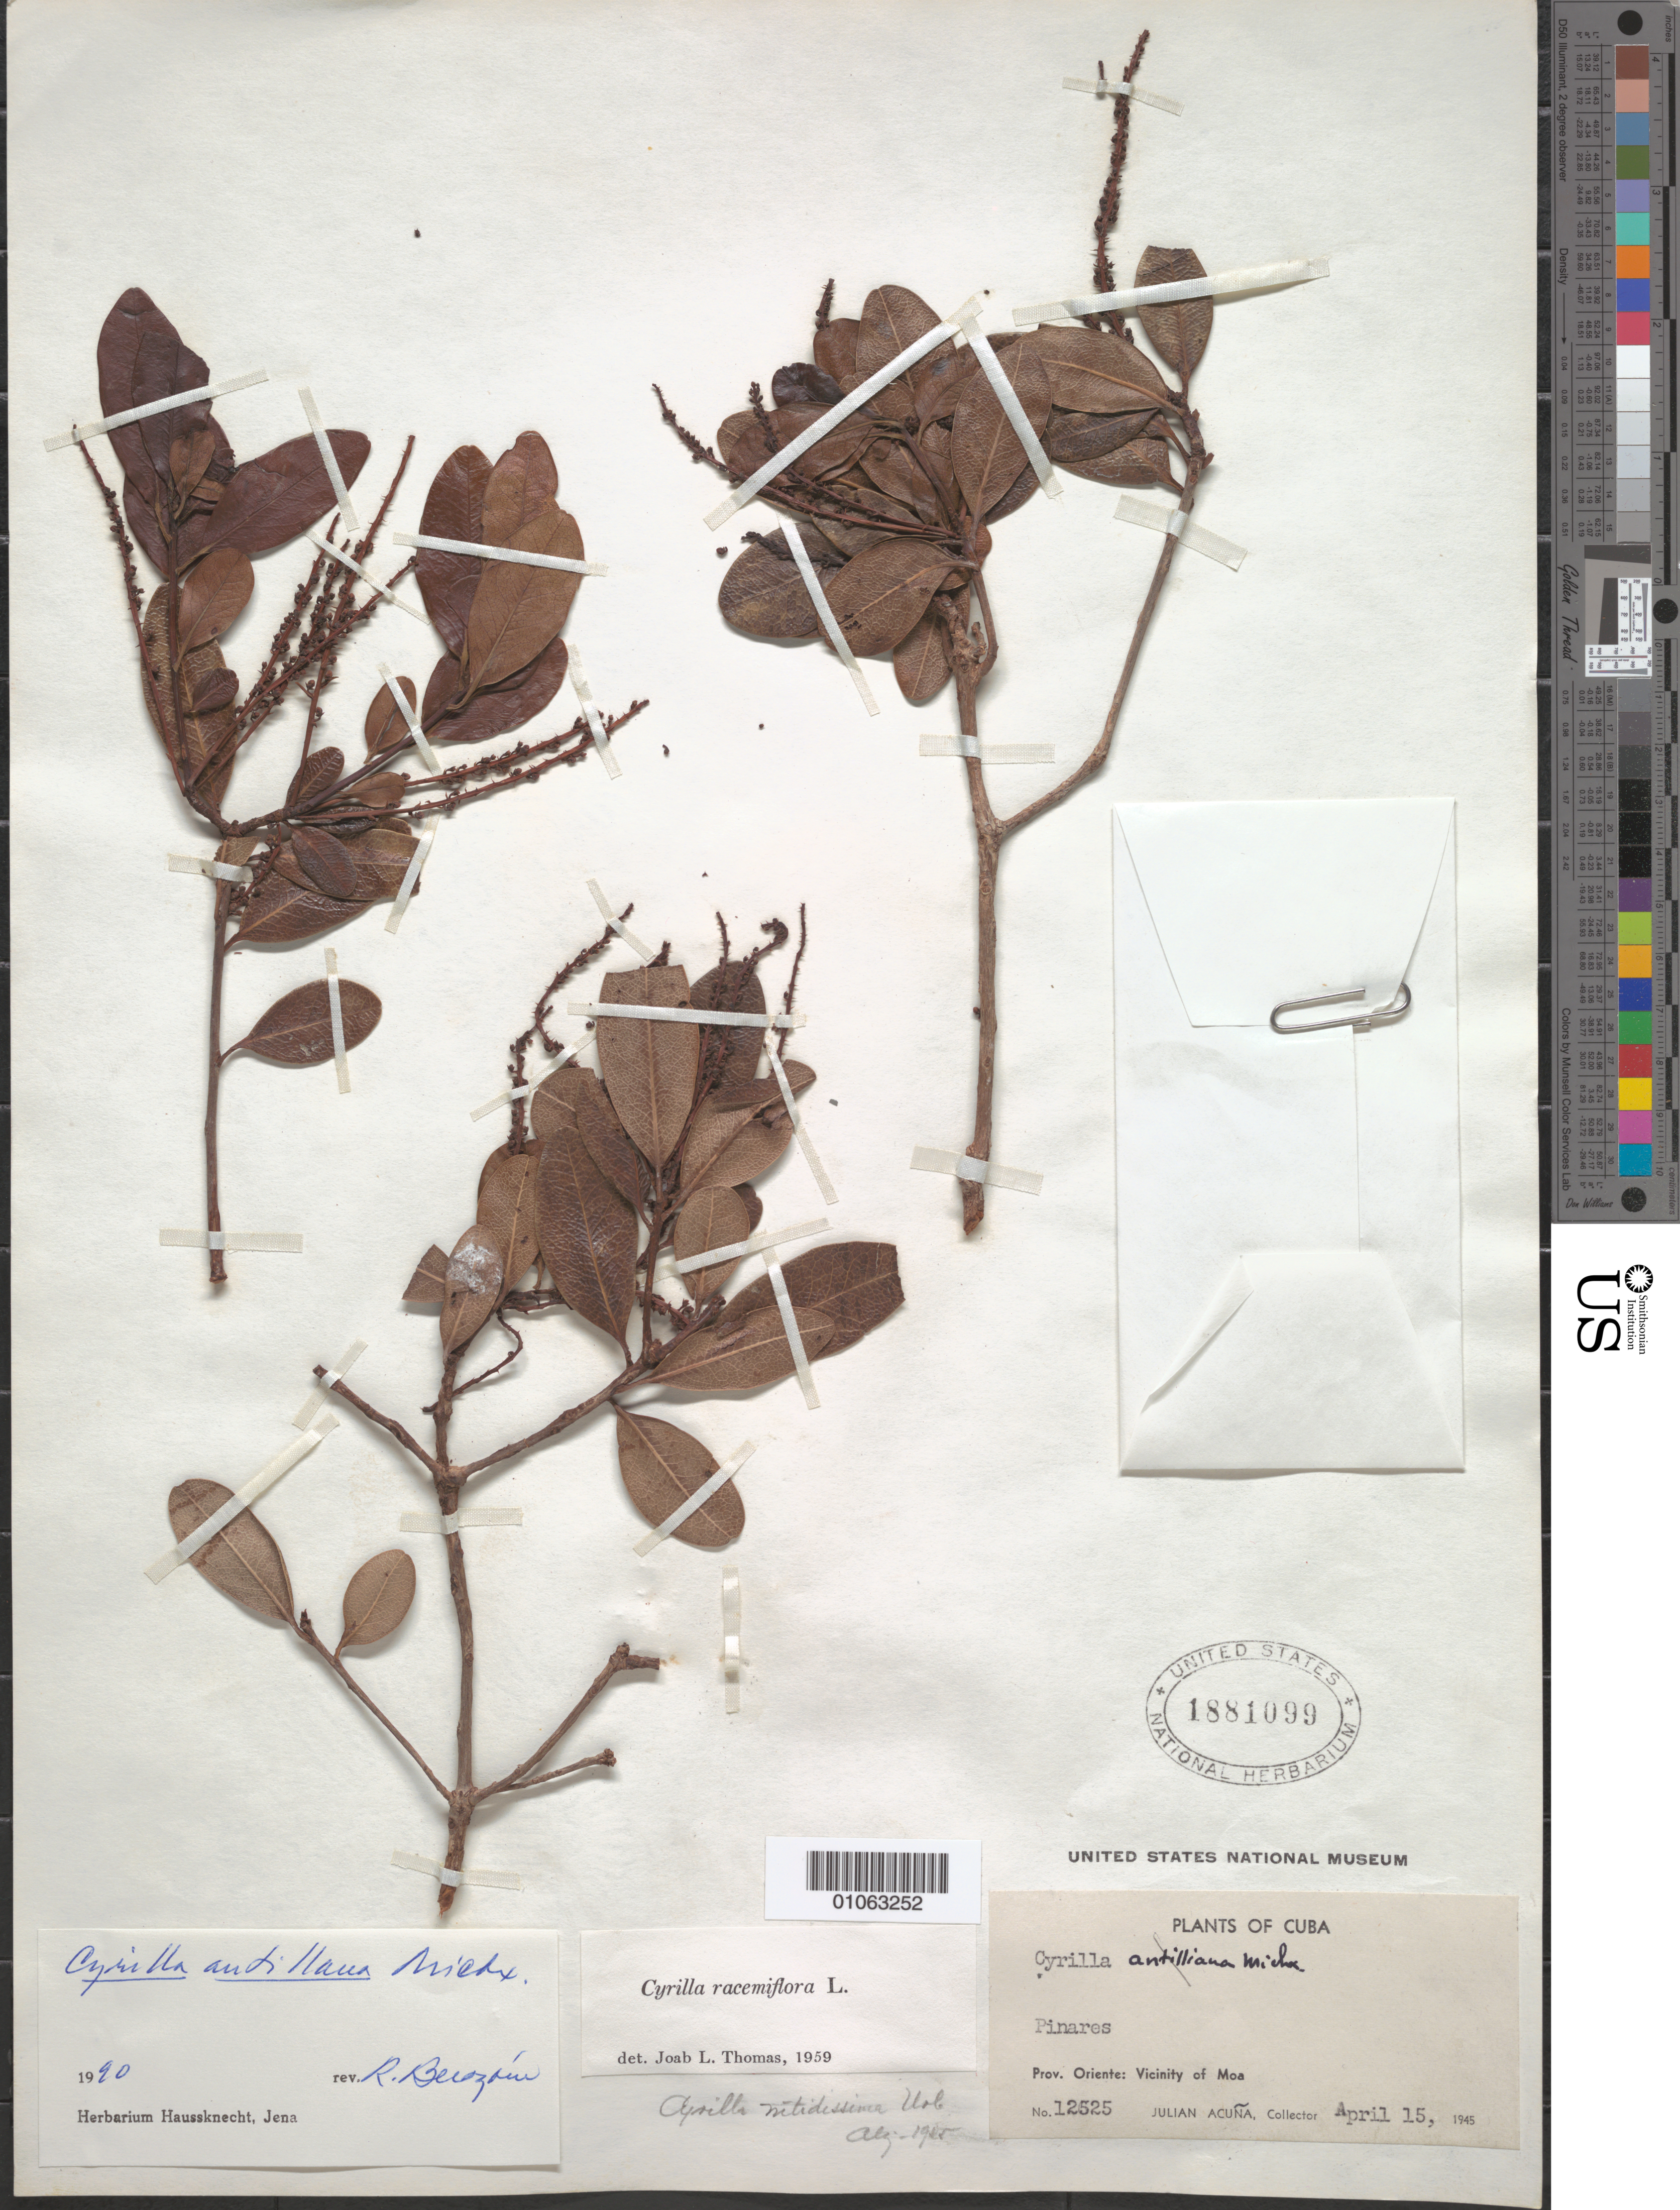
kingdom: Plantae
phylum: Tracheophyta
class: Magnoliopsida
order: Ericales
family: Cyrillaceae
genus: Cyrilla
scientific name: Cyrilla antillana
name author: Michx.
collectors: J. Acuña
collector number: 12525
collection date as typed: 15 Apr 1945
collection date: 1945-04-15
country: Cuba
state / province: Holguín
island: Cuba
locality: Vicinity of Moa [Oriente], Pinares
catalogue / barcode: US 1881099